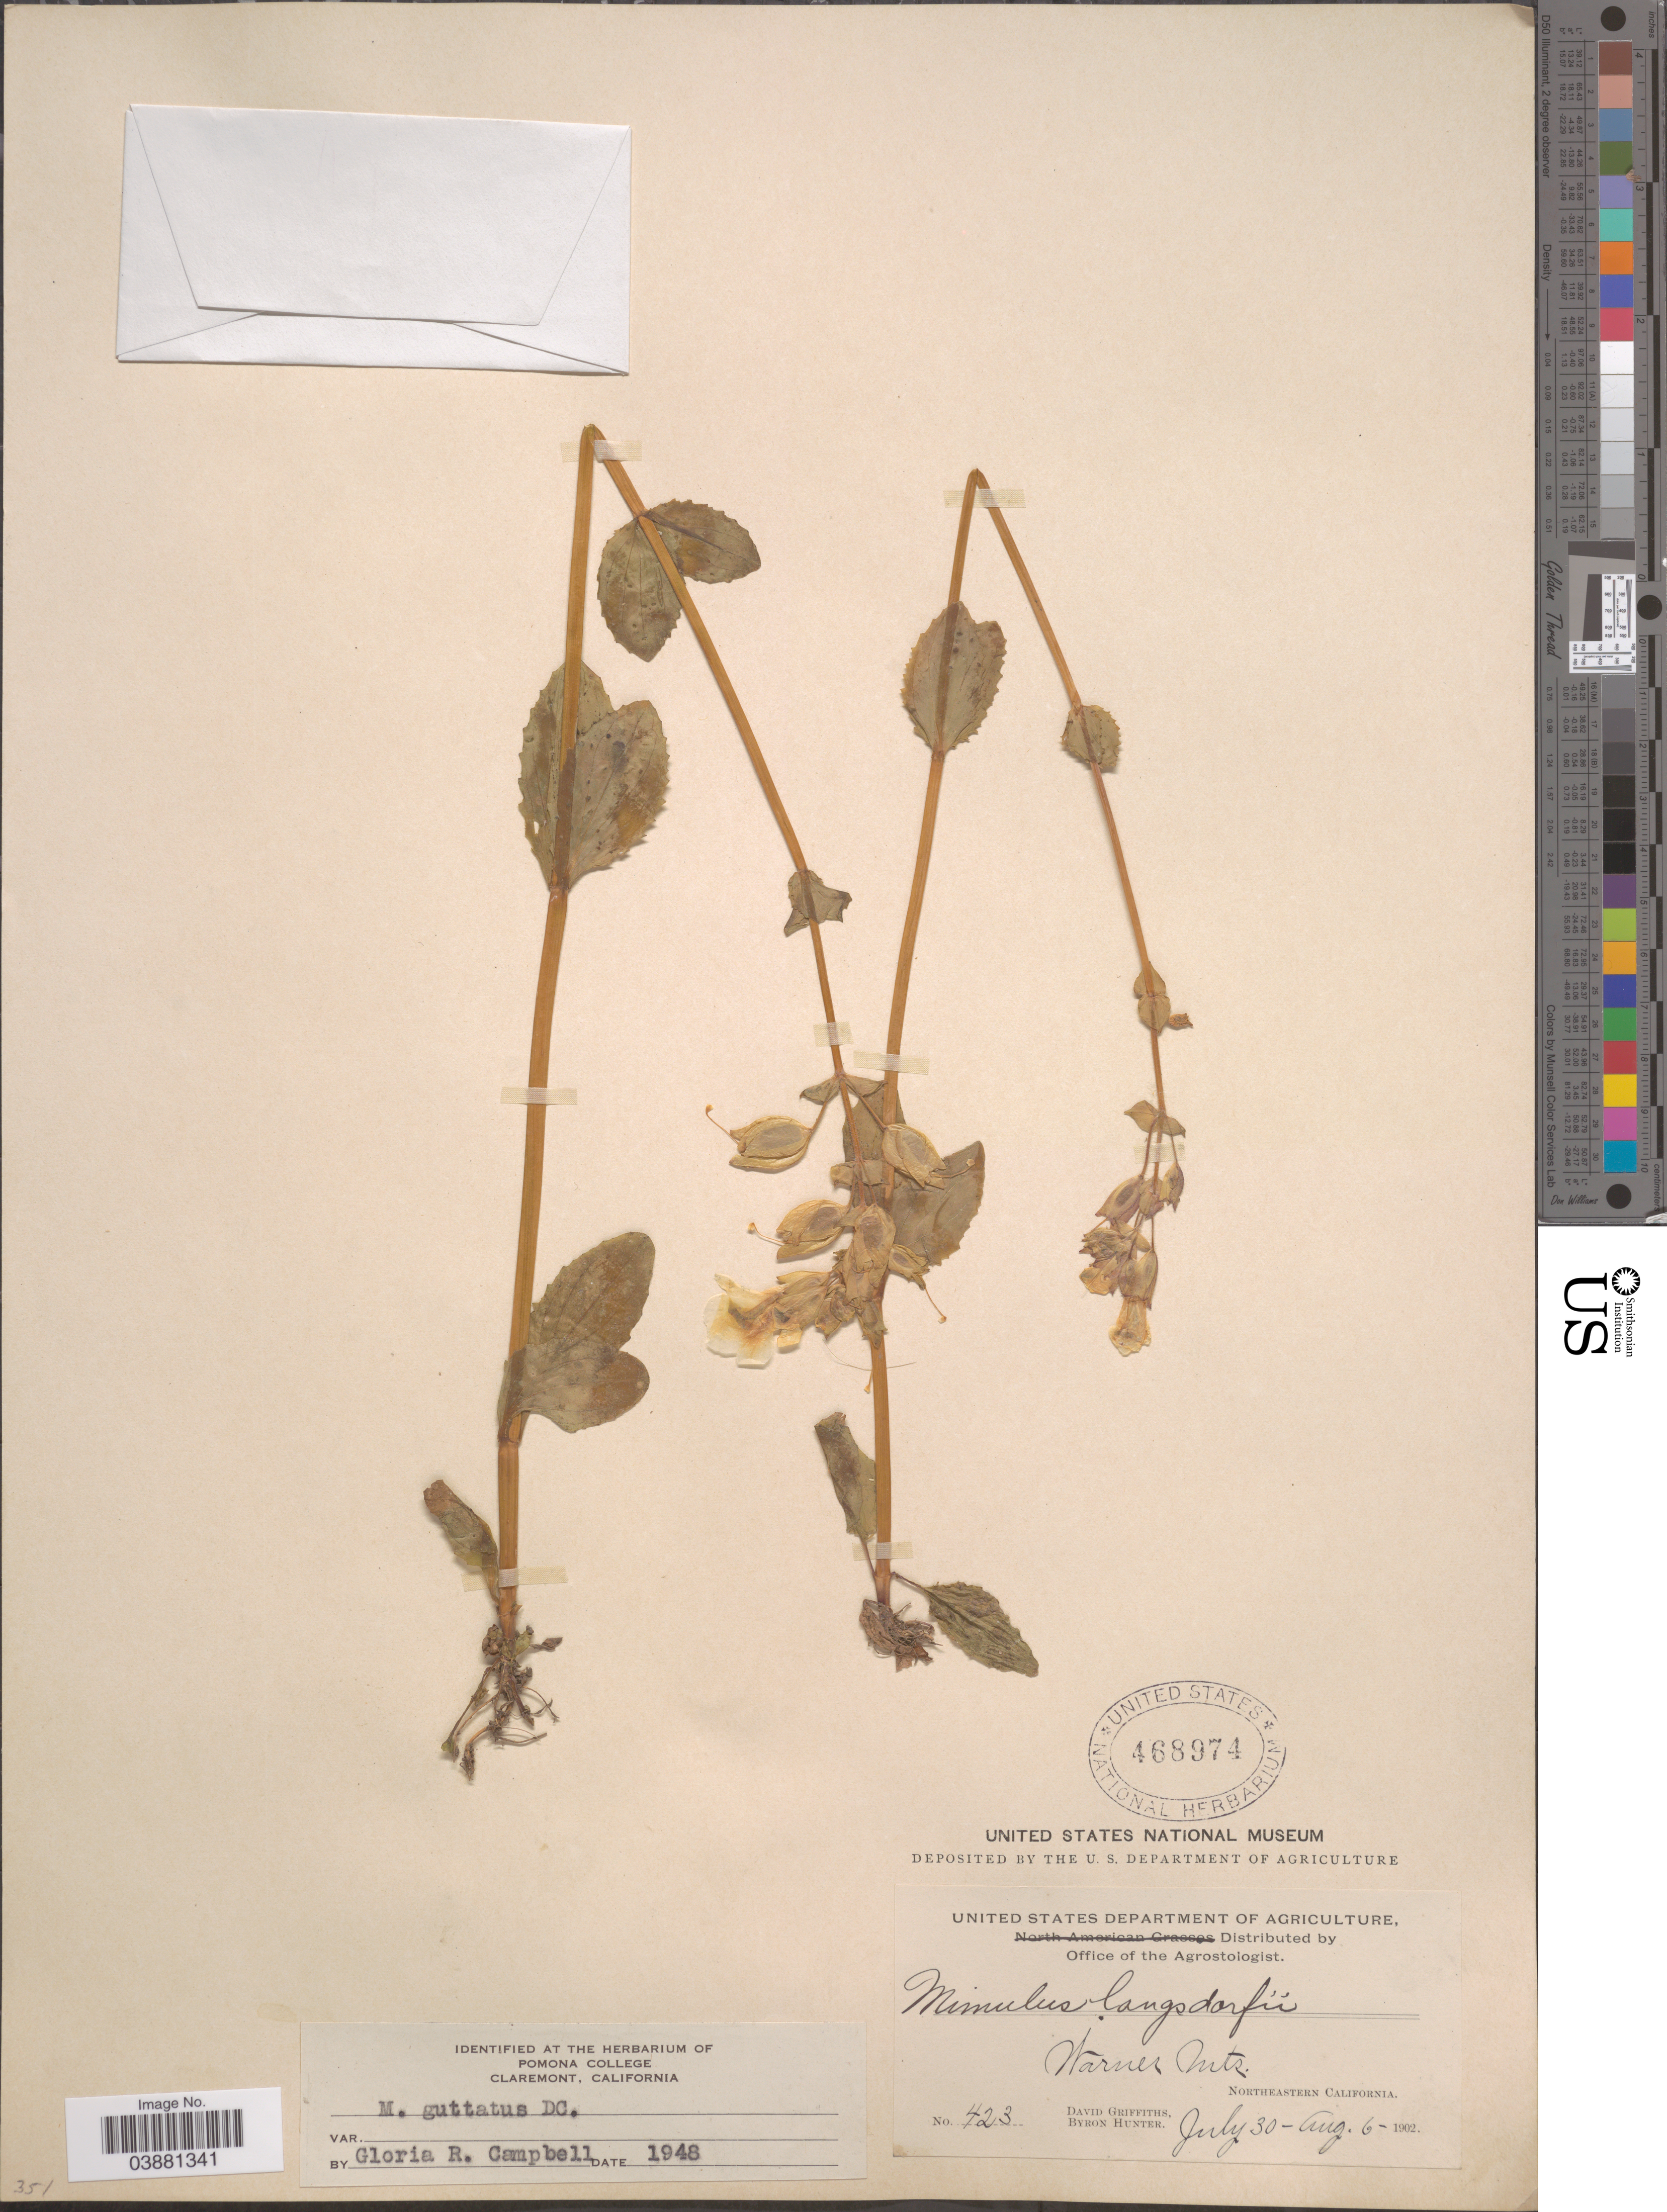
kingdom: Plantae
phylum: Tracheophyta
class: Magnoliopsida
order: Lamiales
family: Phrymaceae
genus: Mimulus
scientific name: Mimulus guttatus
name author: DC.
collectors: D. Griffiths & B. Hunter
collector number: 423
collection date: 1902-07-30/1902-08-06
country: United States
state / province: California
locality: Warner Mts. Northeastern California.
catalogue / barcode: US 468974